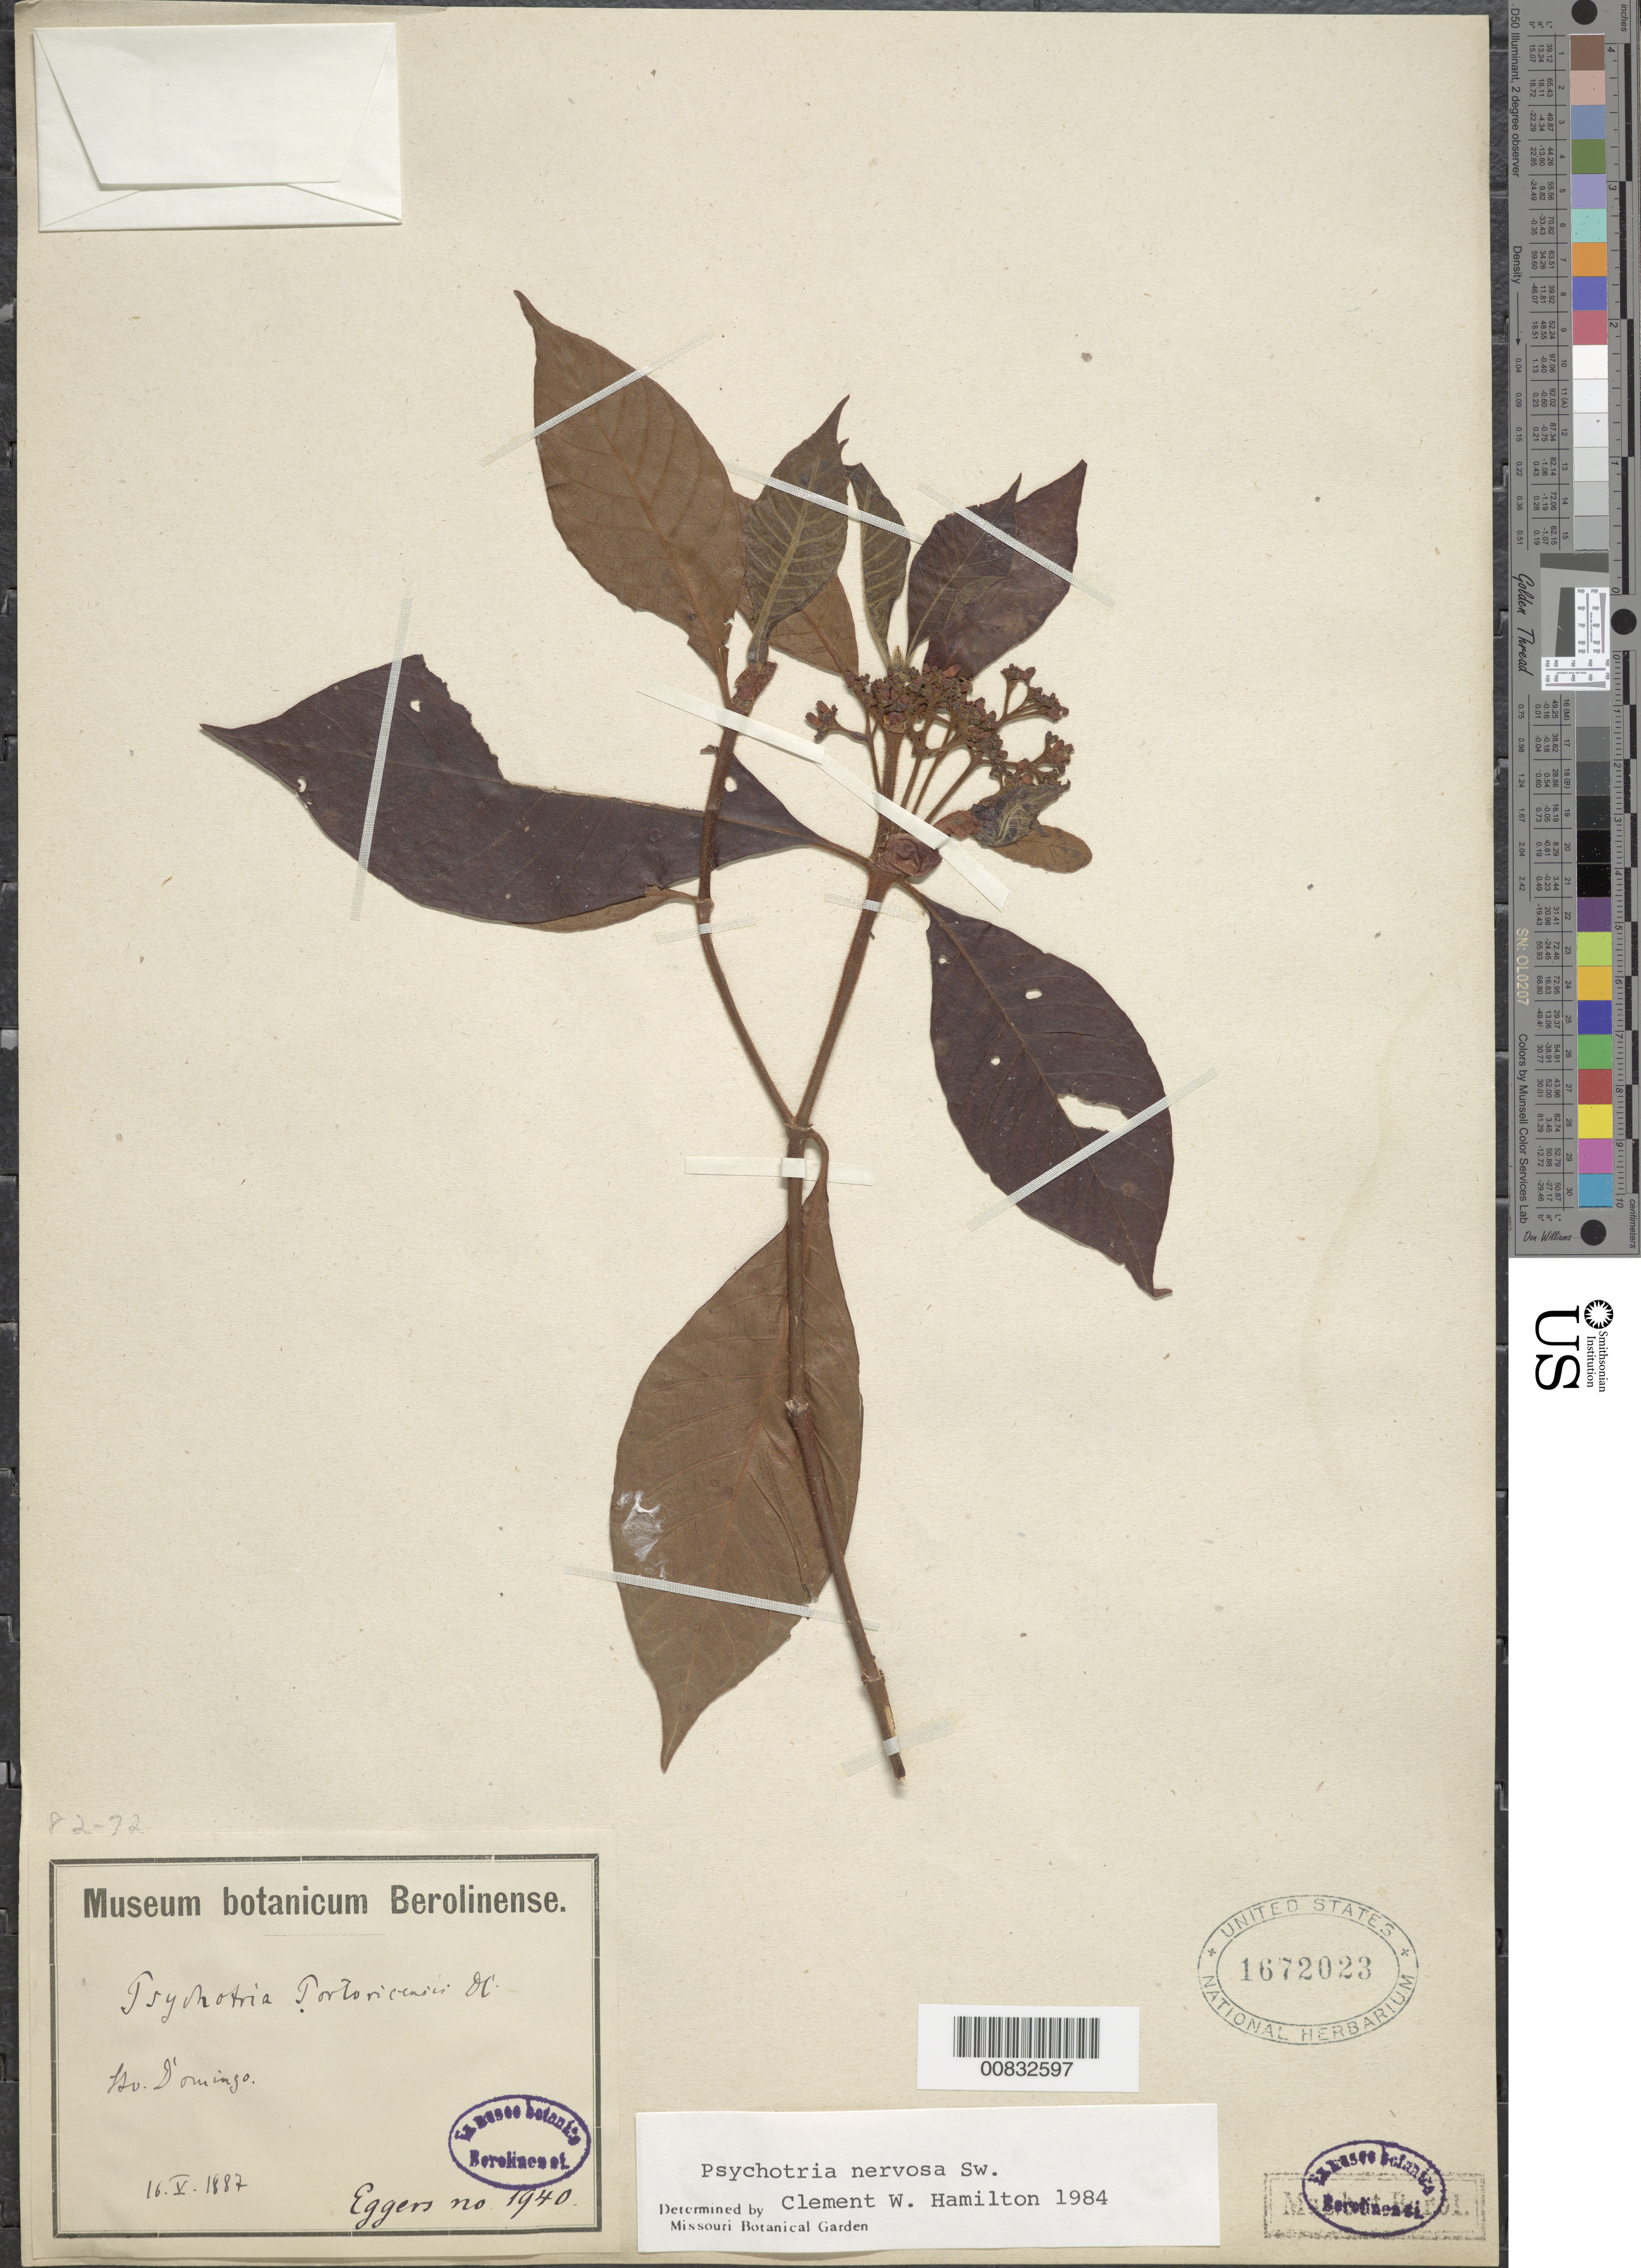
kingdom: Plantae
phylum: Tracheophyta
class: Magnoliopsida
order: Gentianales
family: Rubiaceae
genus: Psychotria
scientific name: Psychotria nervosa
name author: Sw.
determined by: Hamilton, C. W.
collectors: H. F. A. von Eggers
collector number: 1940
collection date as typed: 16 May 1887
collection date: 1887-05-16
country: Dominican Republic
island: Hispaniola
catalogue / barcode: US 1672023